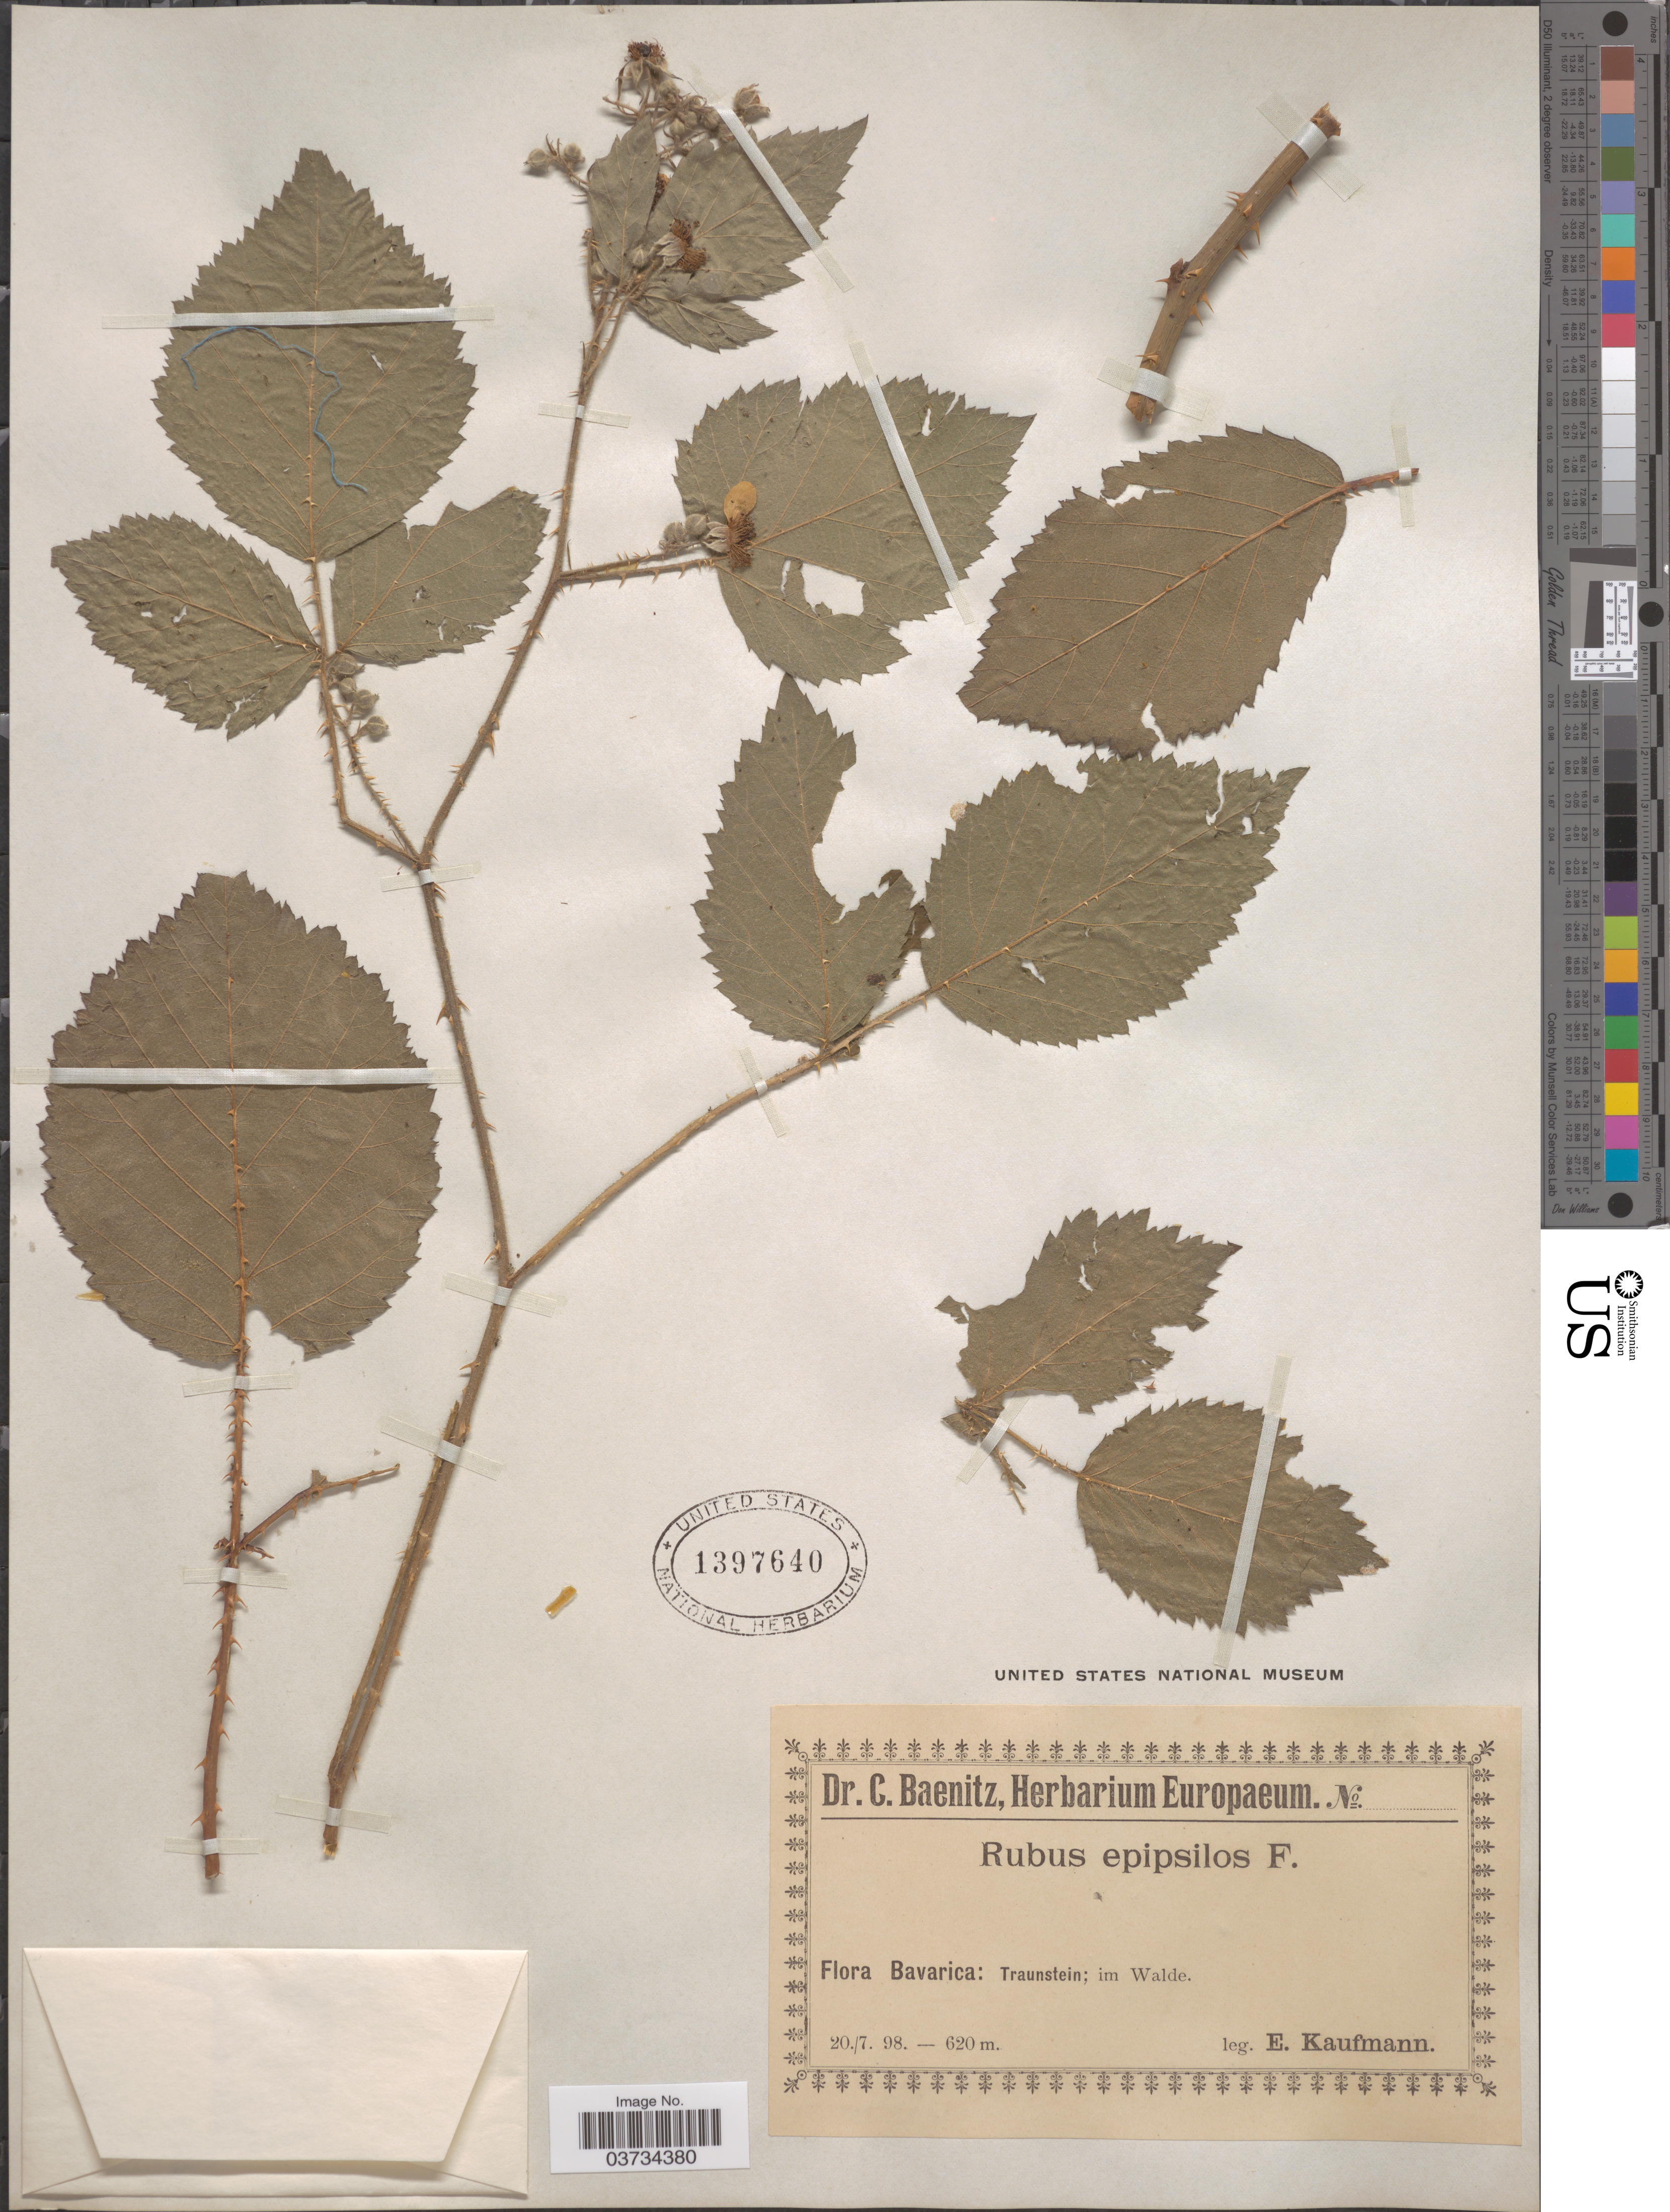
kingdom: Plantae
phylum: Tracheophyta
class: Magnoliopsida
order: Rosales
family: Rosaceae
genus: Rubus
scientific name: Rubus epipsilos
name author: Focke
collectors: E. Kaufmann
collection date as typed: Transcribed d/m/y: 20/7/98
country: Germany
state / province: Bayern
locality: Bavarica: Traunstein; im Walde.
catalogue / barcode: US 1397640